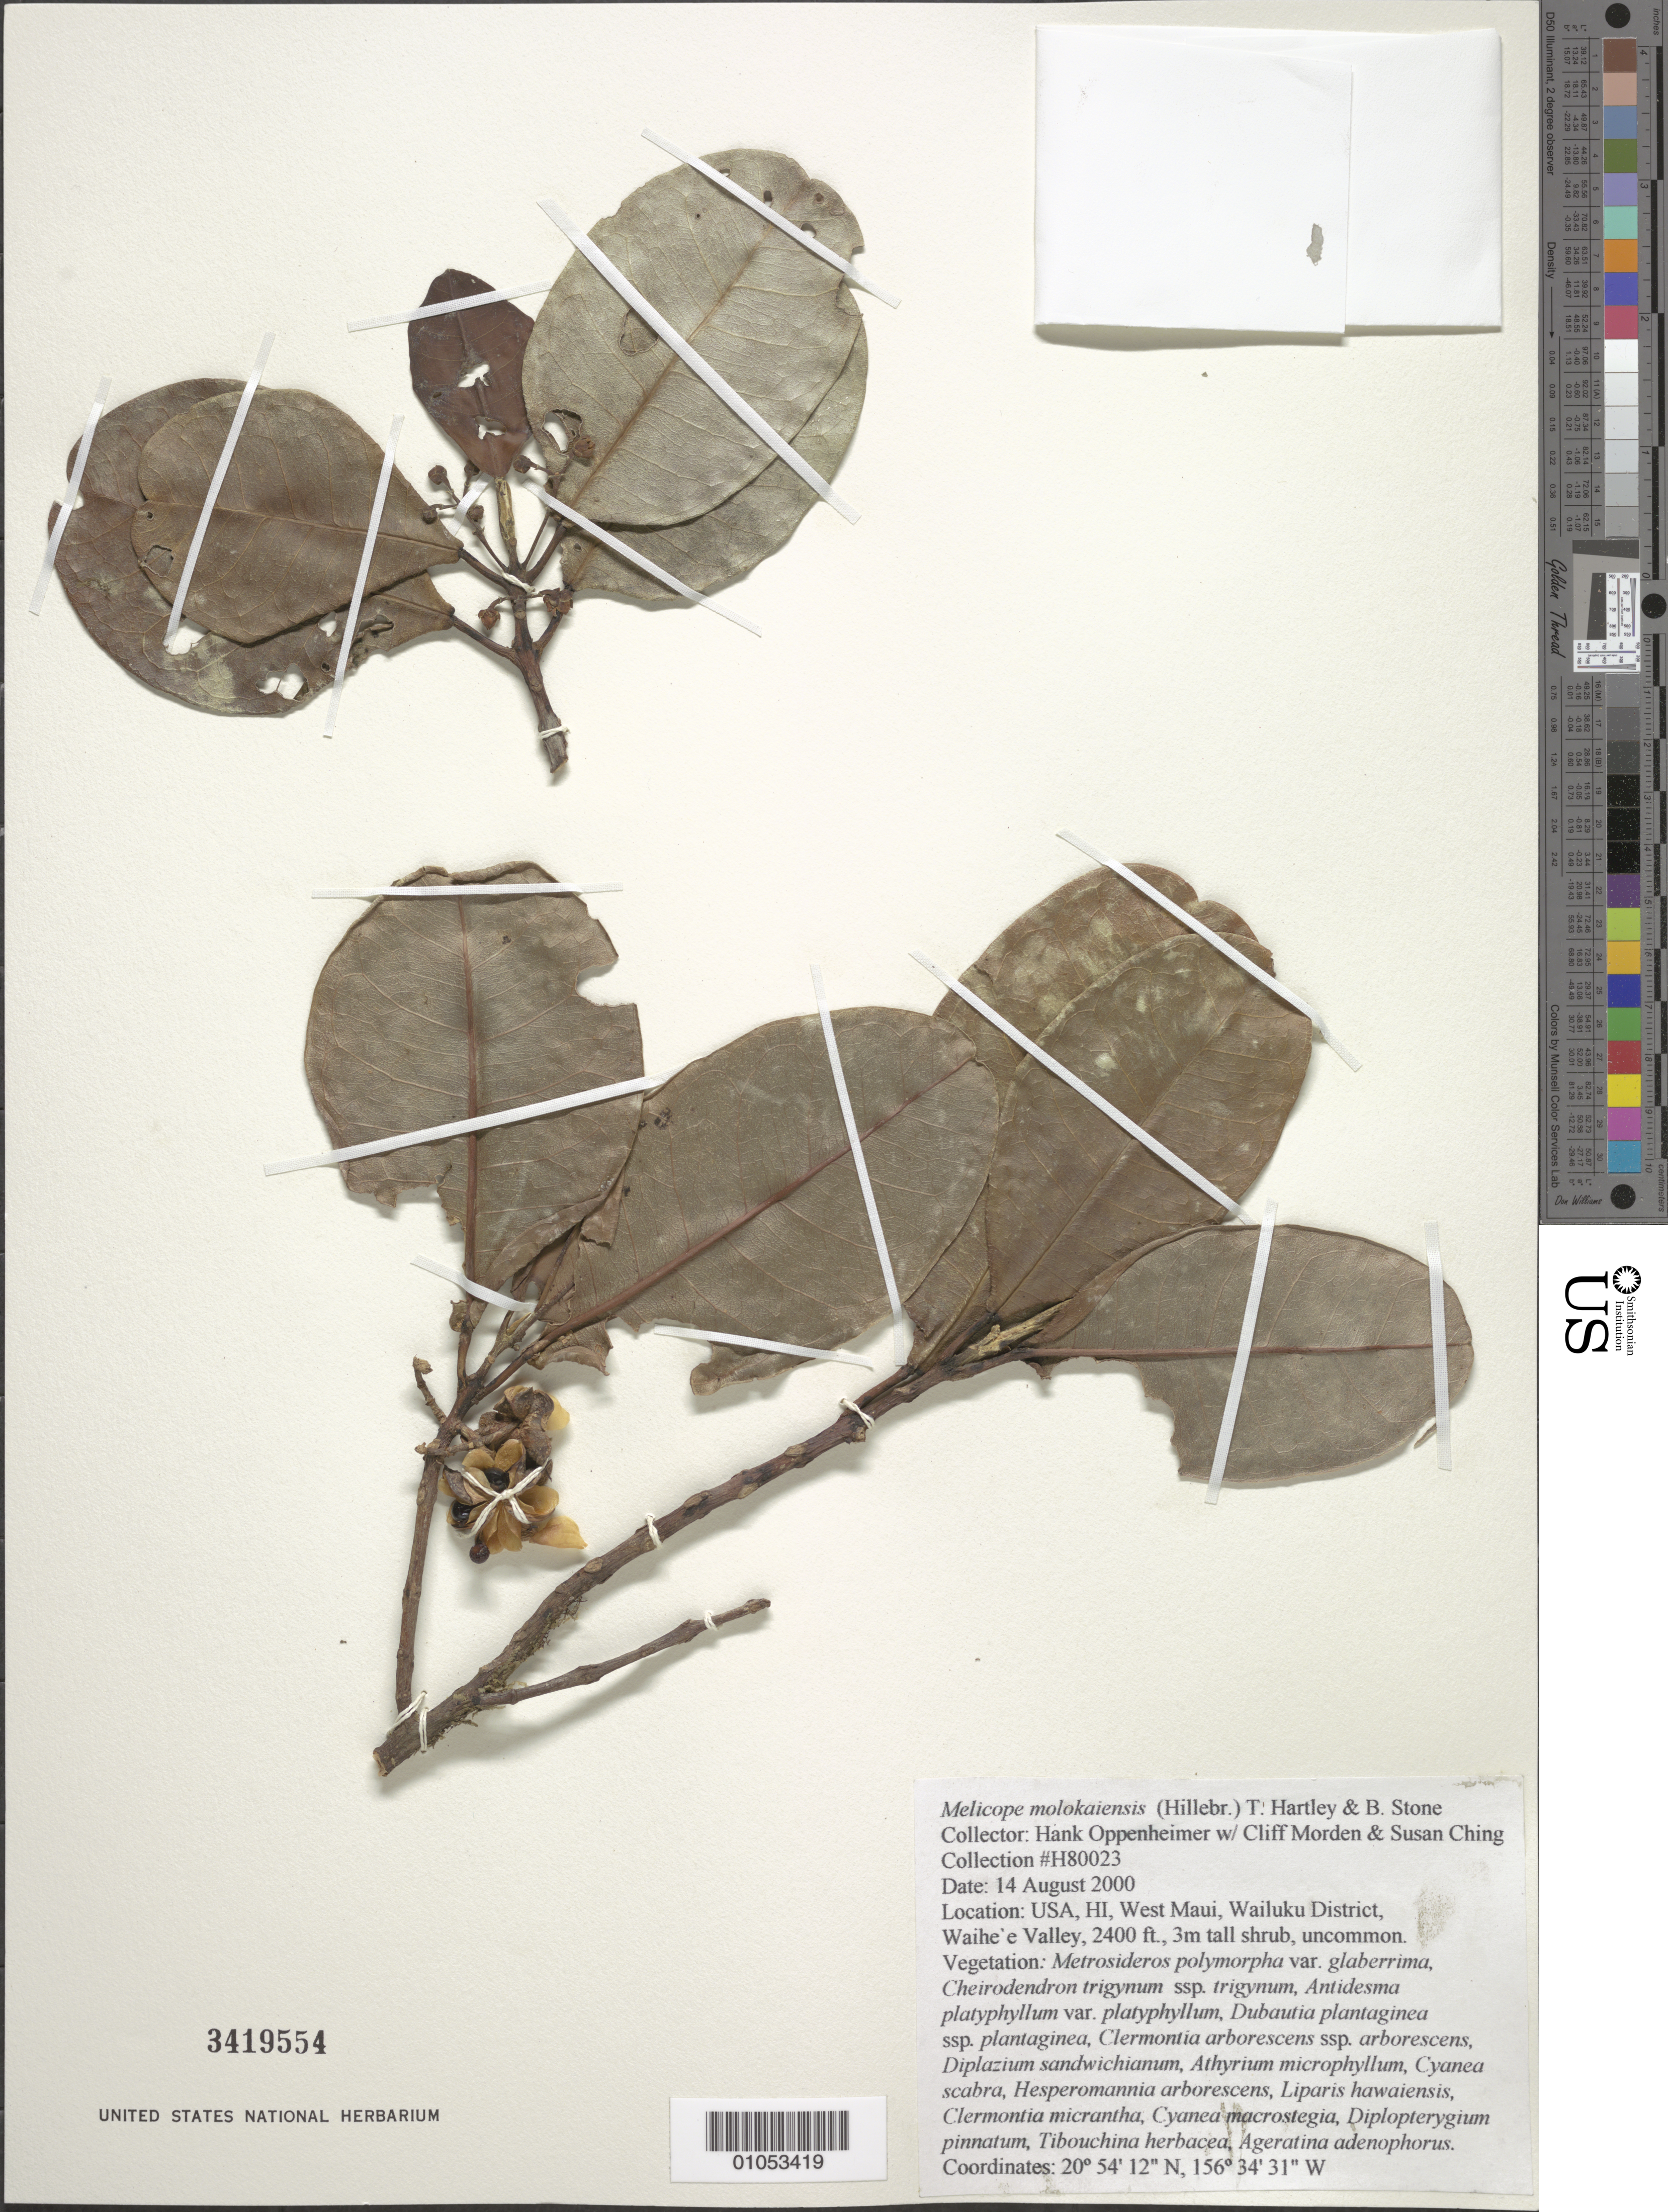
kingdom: Plantae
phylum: Tracheophyta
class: Magnoliopsida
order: Sapindales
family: Rutaceae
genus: Melicope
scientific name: Melicope molokaiensis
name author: (Hillebr.) T.G. Hartley & B.C. Stone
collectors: H. L. Oppenheimer, C. Morden & S. Ching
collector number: H80023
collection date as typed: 14 Aug 2000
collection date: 2000-08-14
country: United States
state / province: Hawaii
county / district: Maui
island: Maui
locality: West Maui, Wailuku District, Waihe'e Valley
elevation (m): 732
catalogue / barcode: US 3419554